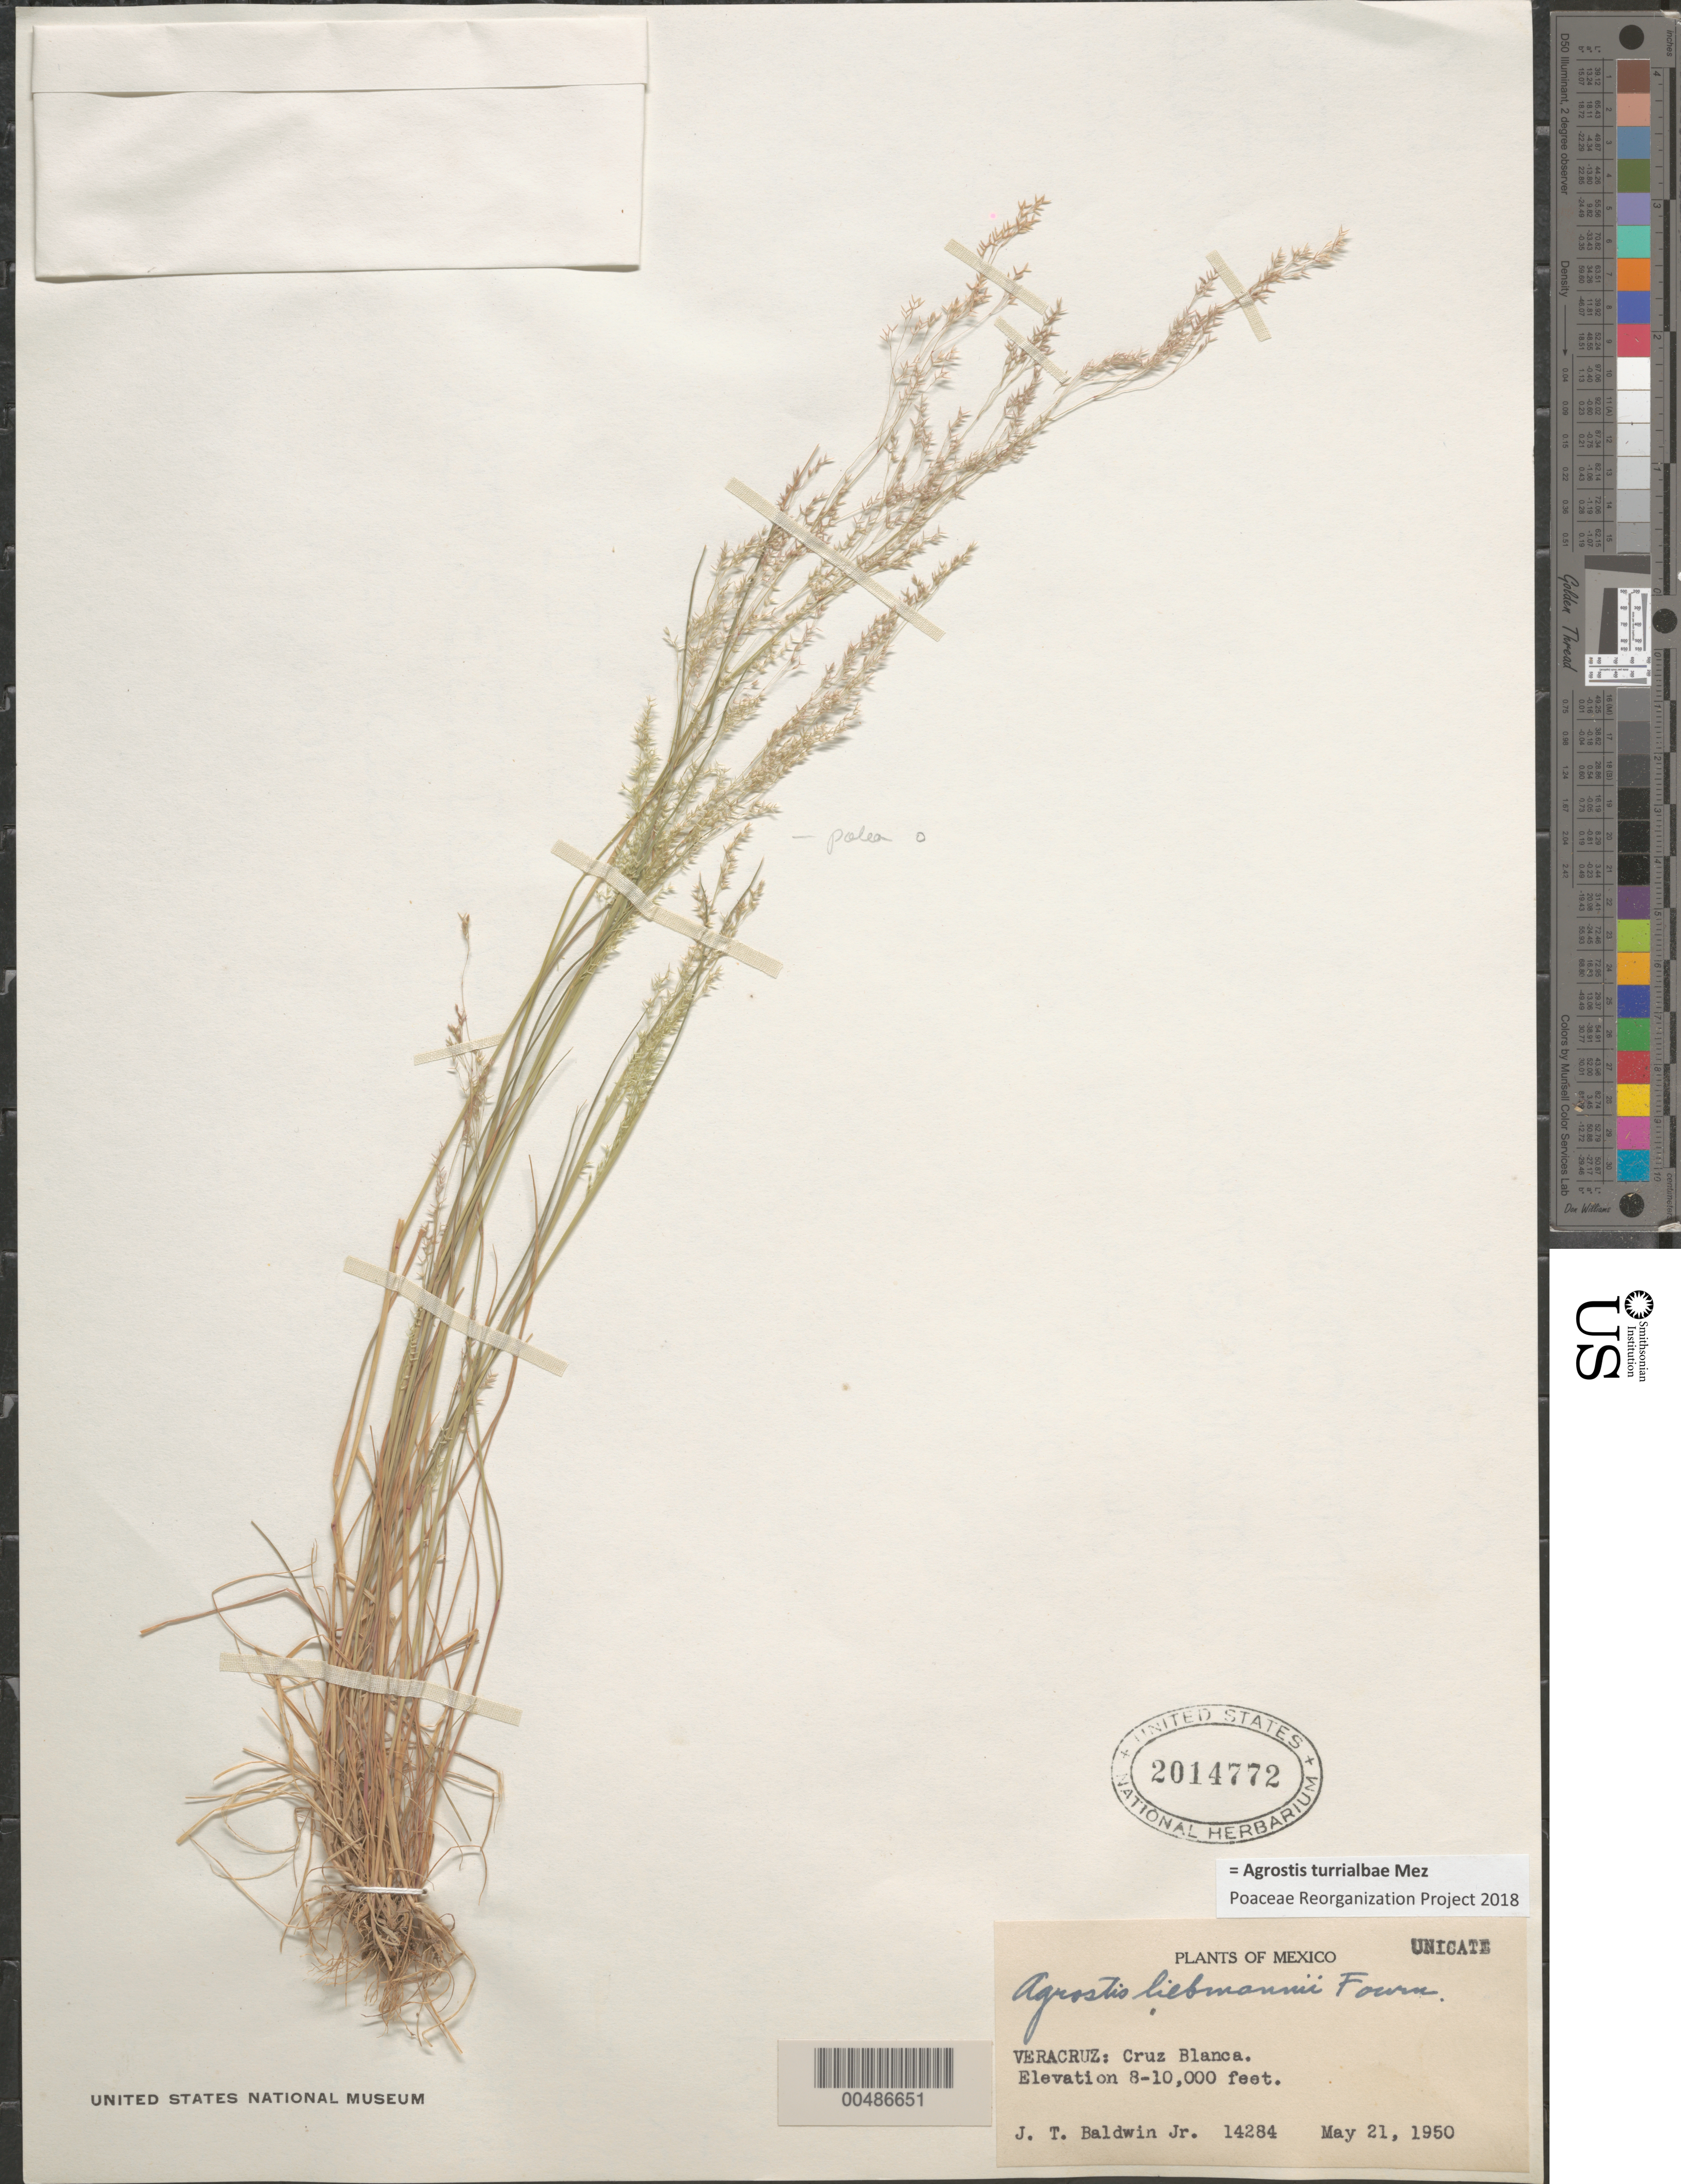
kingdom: Plantae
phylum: Tracheophyta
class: Liliopsida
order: Poales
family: Poaceae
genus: Agrostis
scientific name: Agrostis turrialbae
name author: Mez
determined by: Poaceae Reorganization Project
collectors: J. T. Baldwin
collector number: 14284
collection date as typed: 21 May 1950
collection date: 1950-05-21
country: Mexico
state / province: Veracruz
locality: Cruz Blanca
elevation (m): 2438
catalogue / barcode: US 2014772